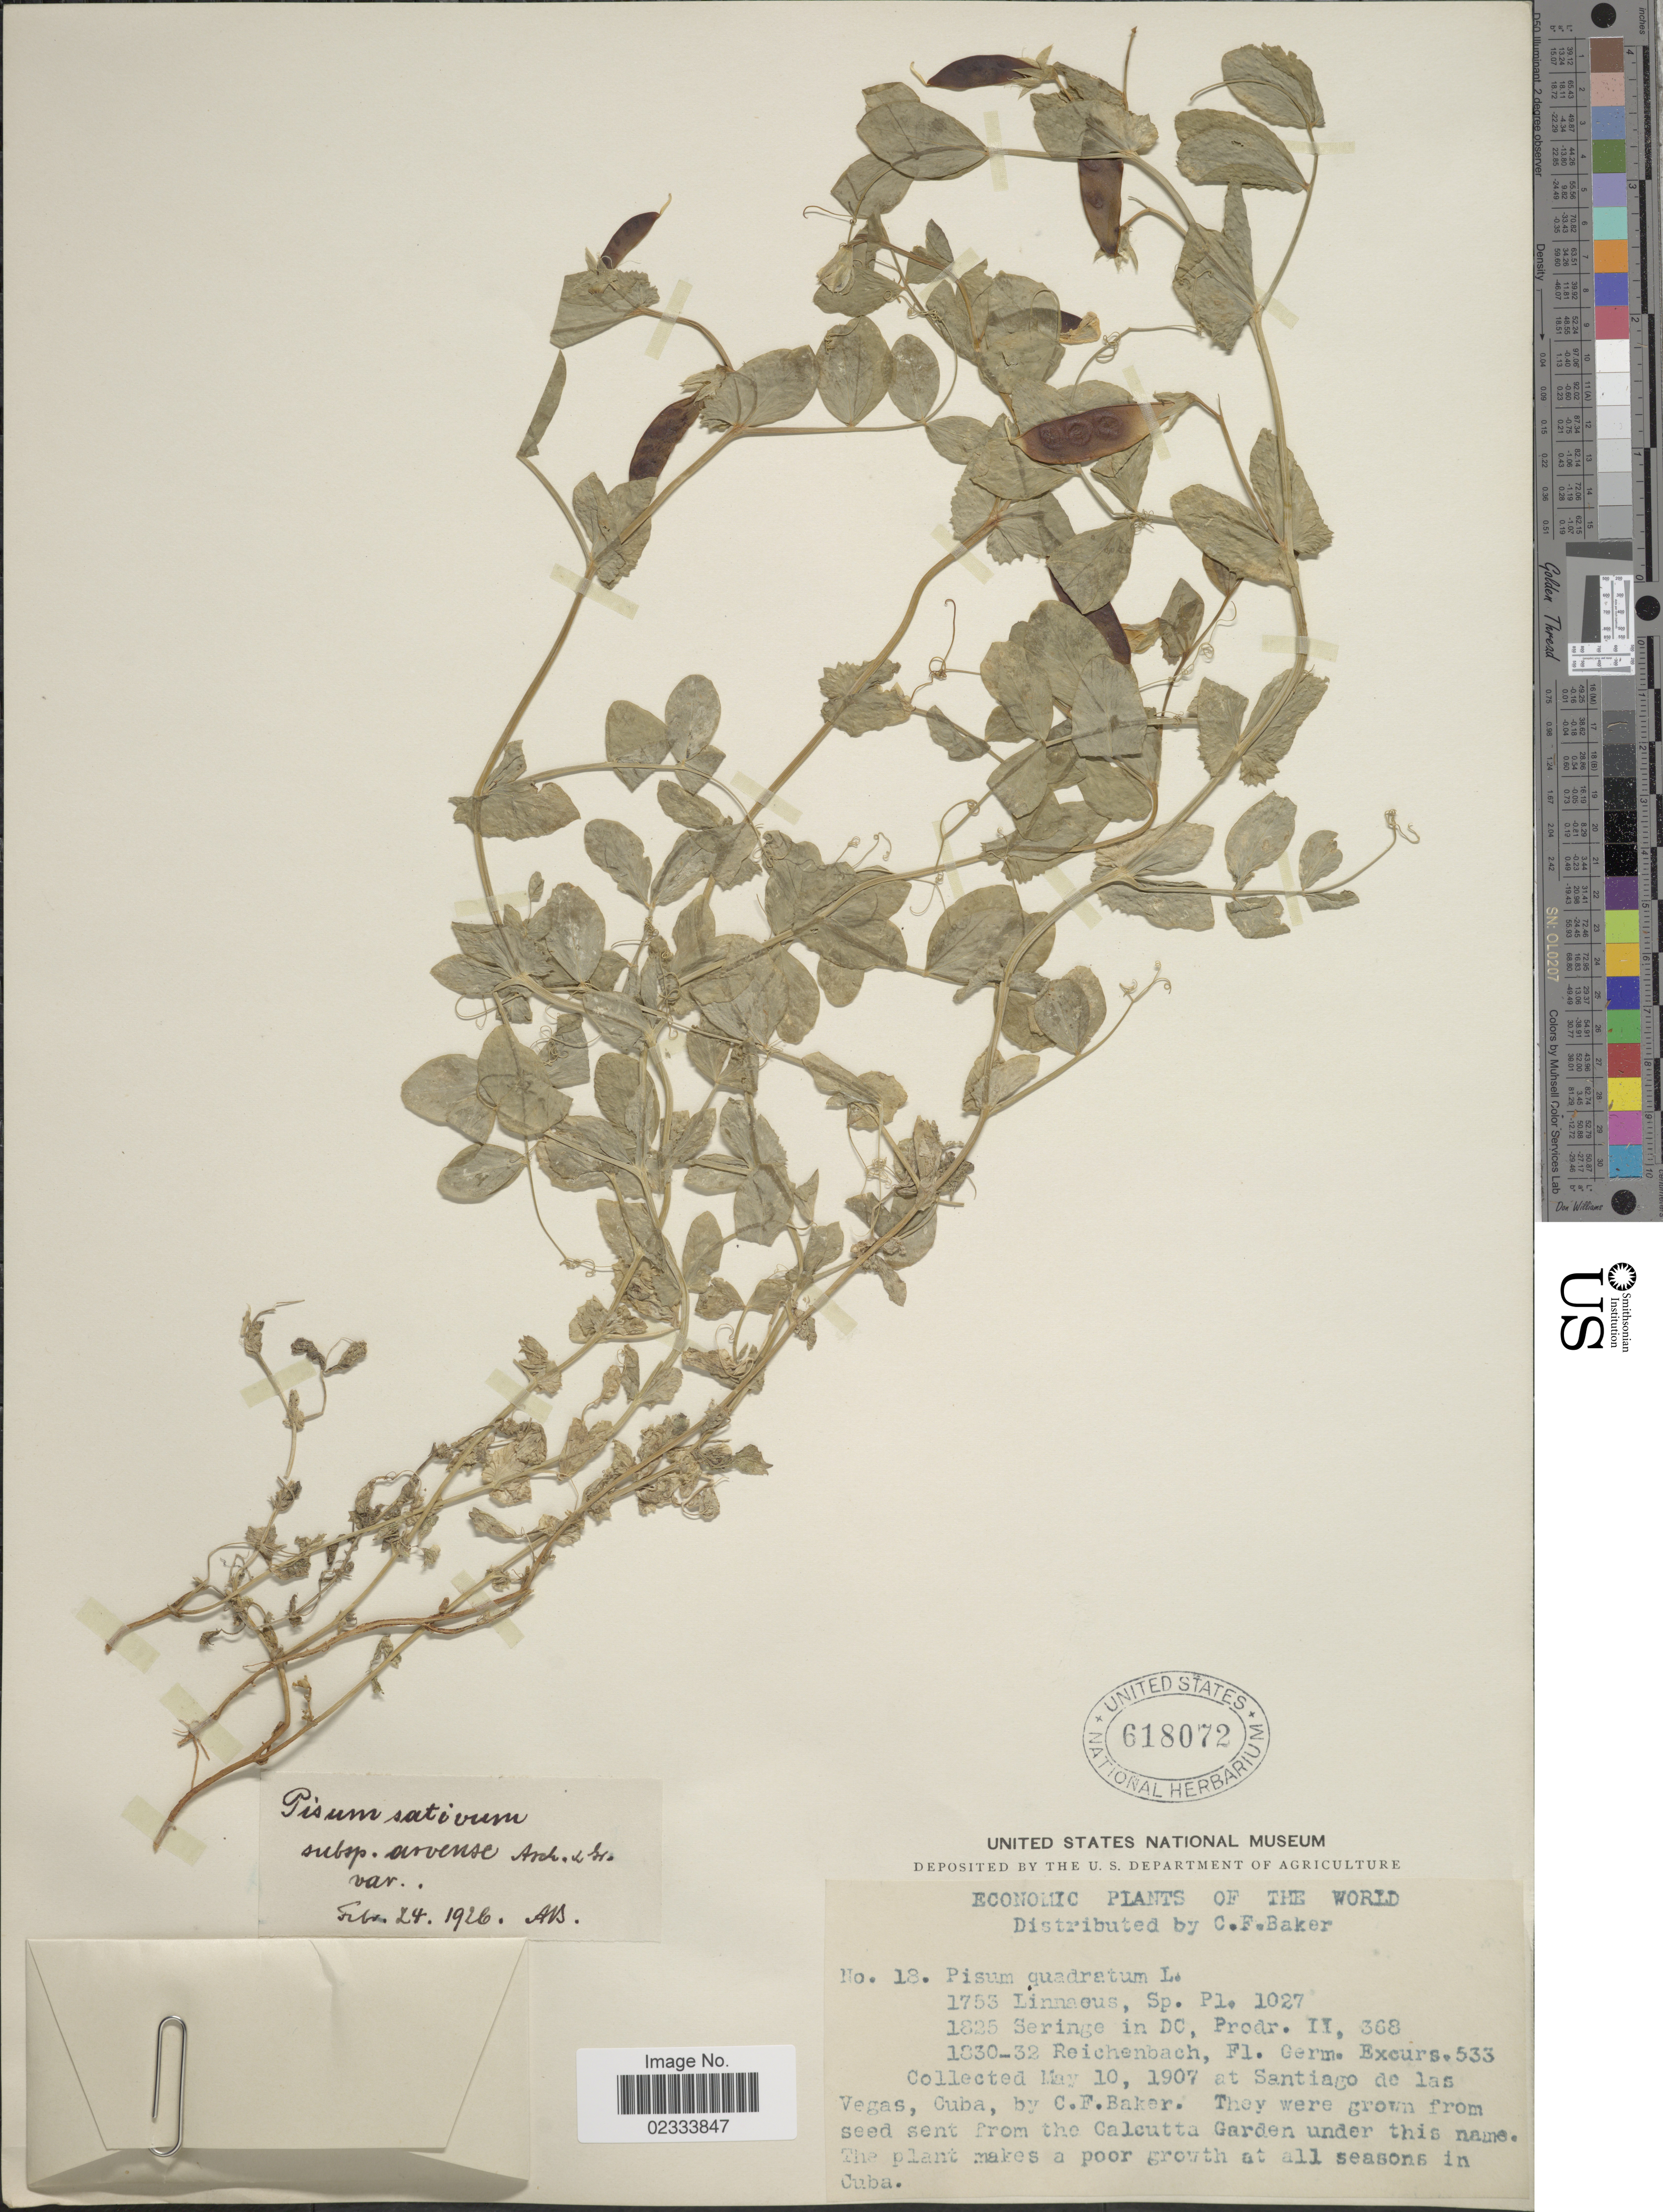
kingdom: Plantae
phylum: Tracheophyta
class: Magnoliopsida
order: Fabales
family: Fabaceae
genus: Pisum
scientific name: Pisum sativum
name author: L.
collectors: C. F. Baker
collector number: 18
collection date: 1907-05-10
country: Cuba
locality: The World, Santiago de las Vegas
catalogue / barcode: US 618072